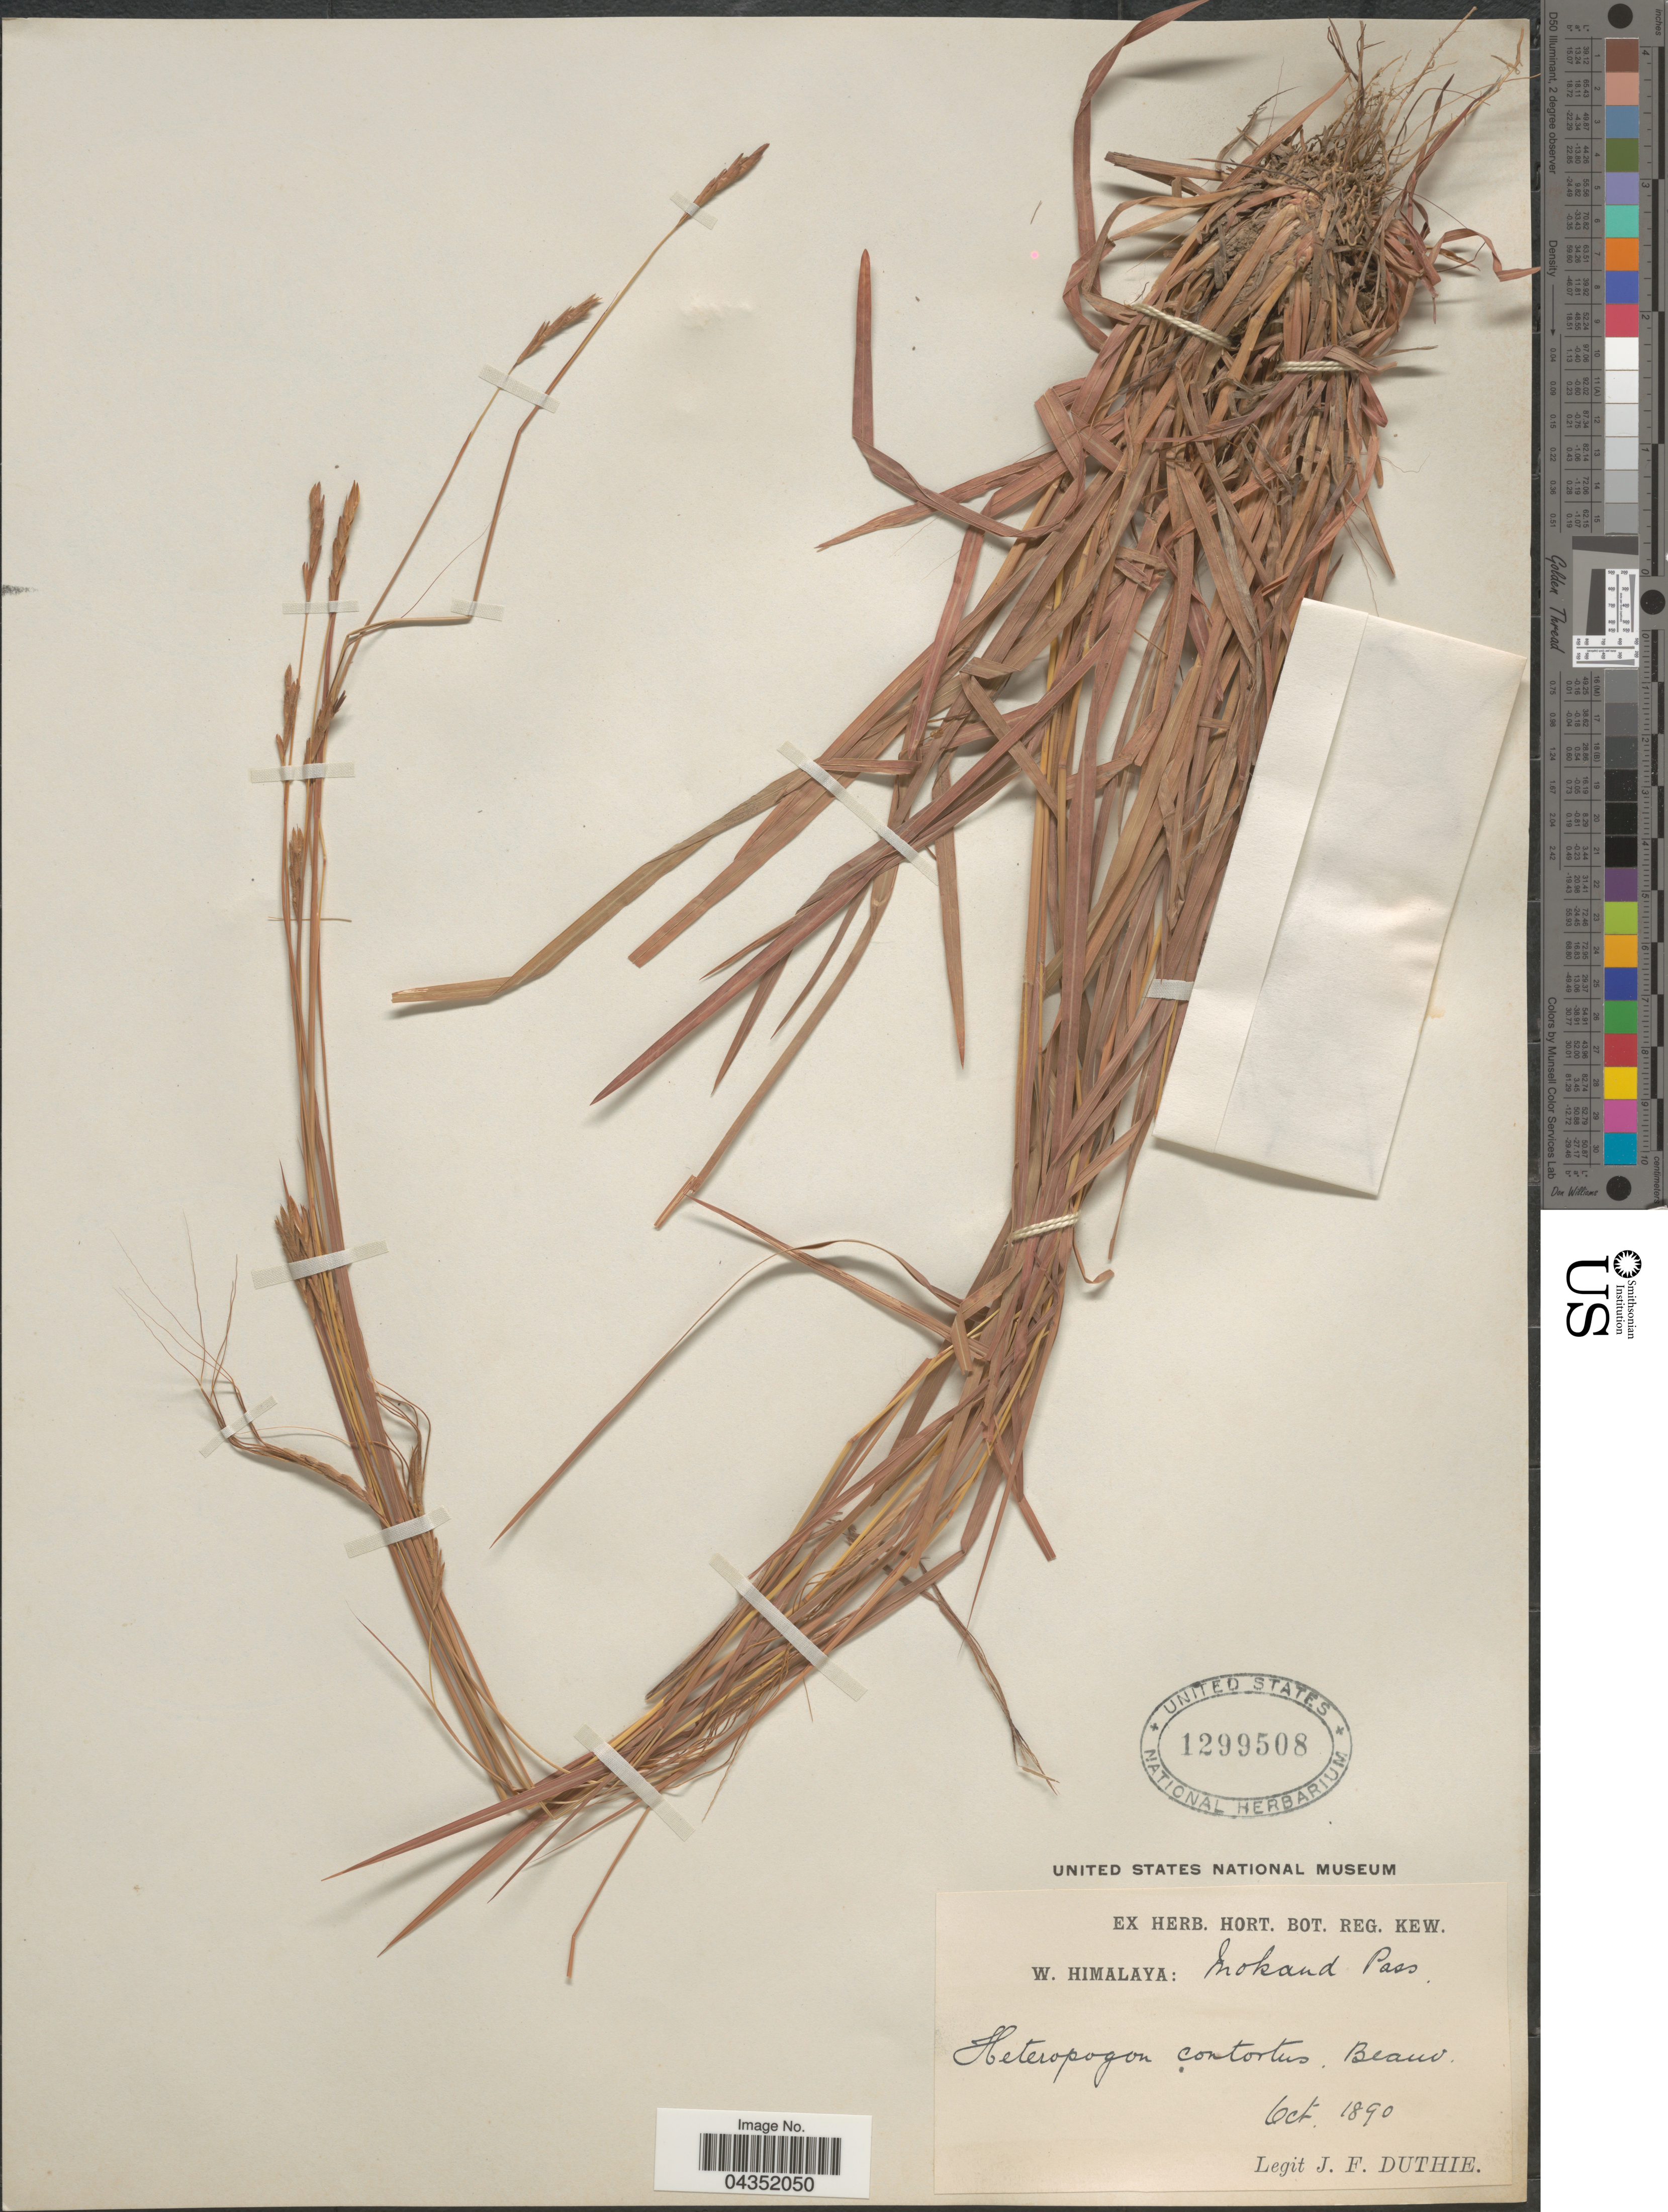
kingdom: Plantae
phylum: Tracheophyta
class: Liliopsida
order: Poales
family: Poaceae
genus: Heteropogon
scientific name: Heteropogon contortus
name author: (L.) P. Beauv. ex Roem. & Schult.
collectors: J. F. Duthie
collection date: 1890-10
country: India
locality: W. Himalaya: Mohand Pass.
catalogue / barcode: US 1299508